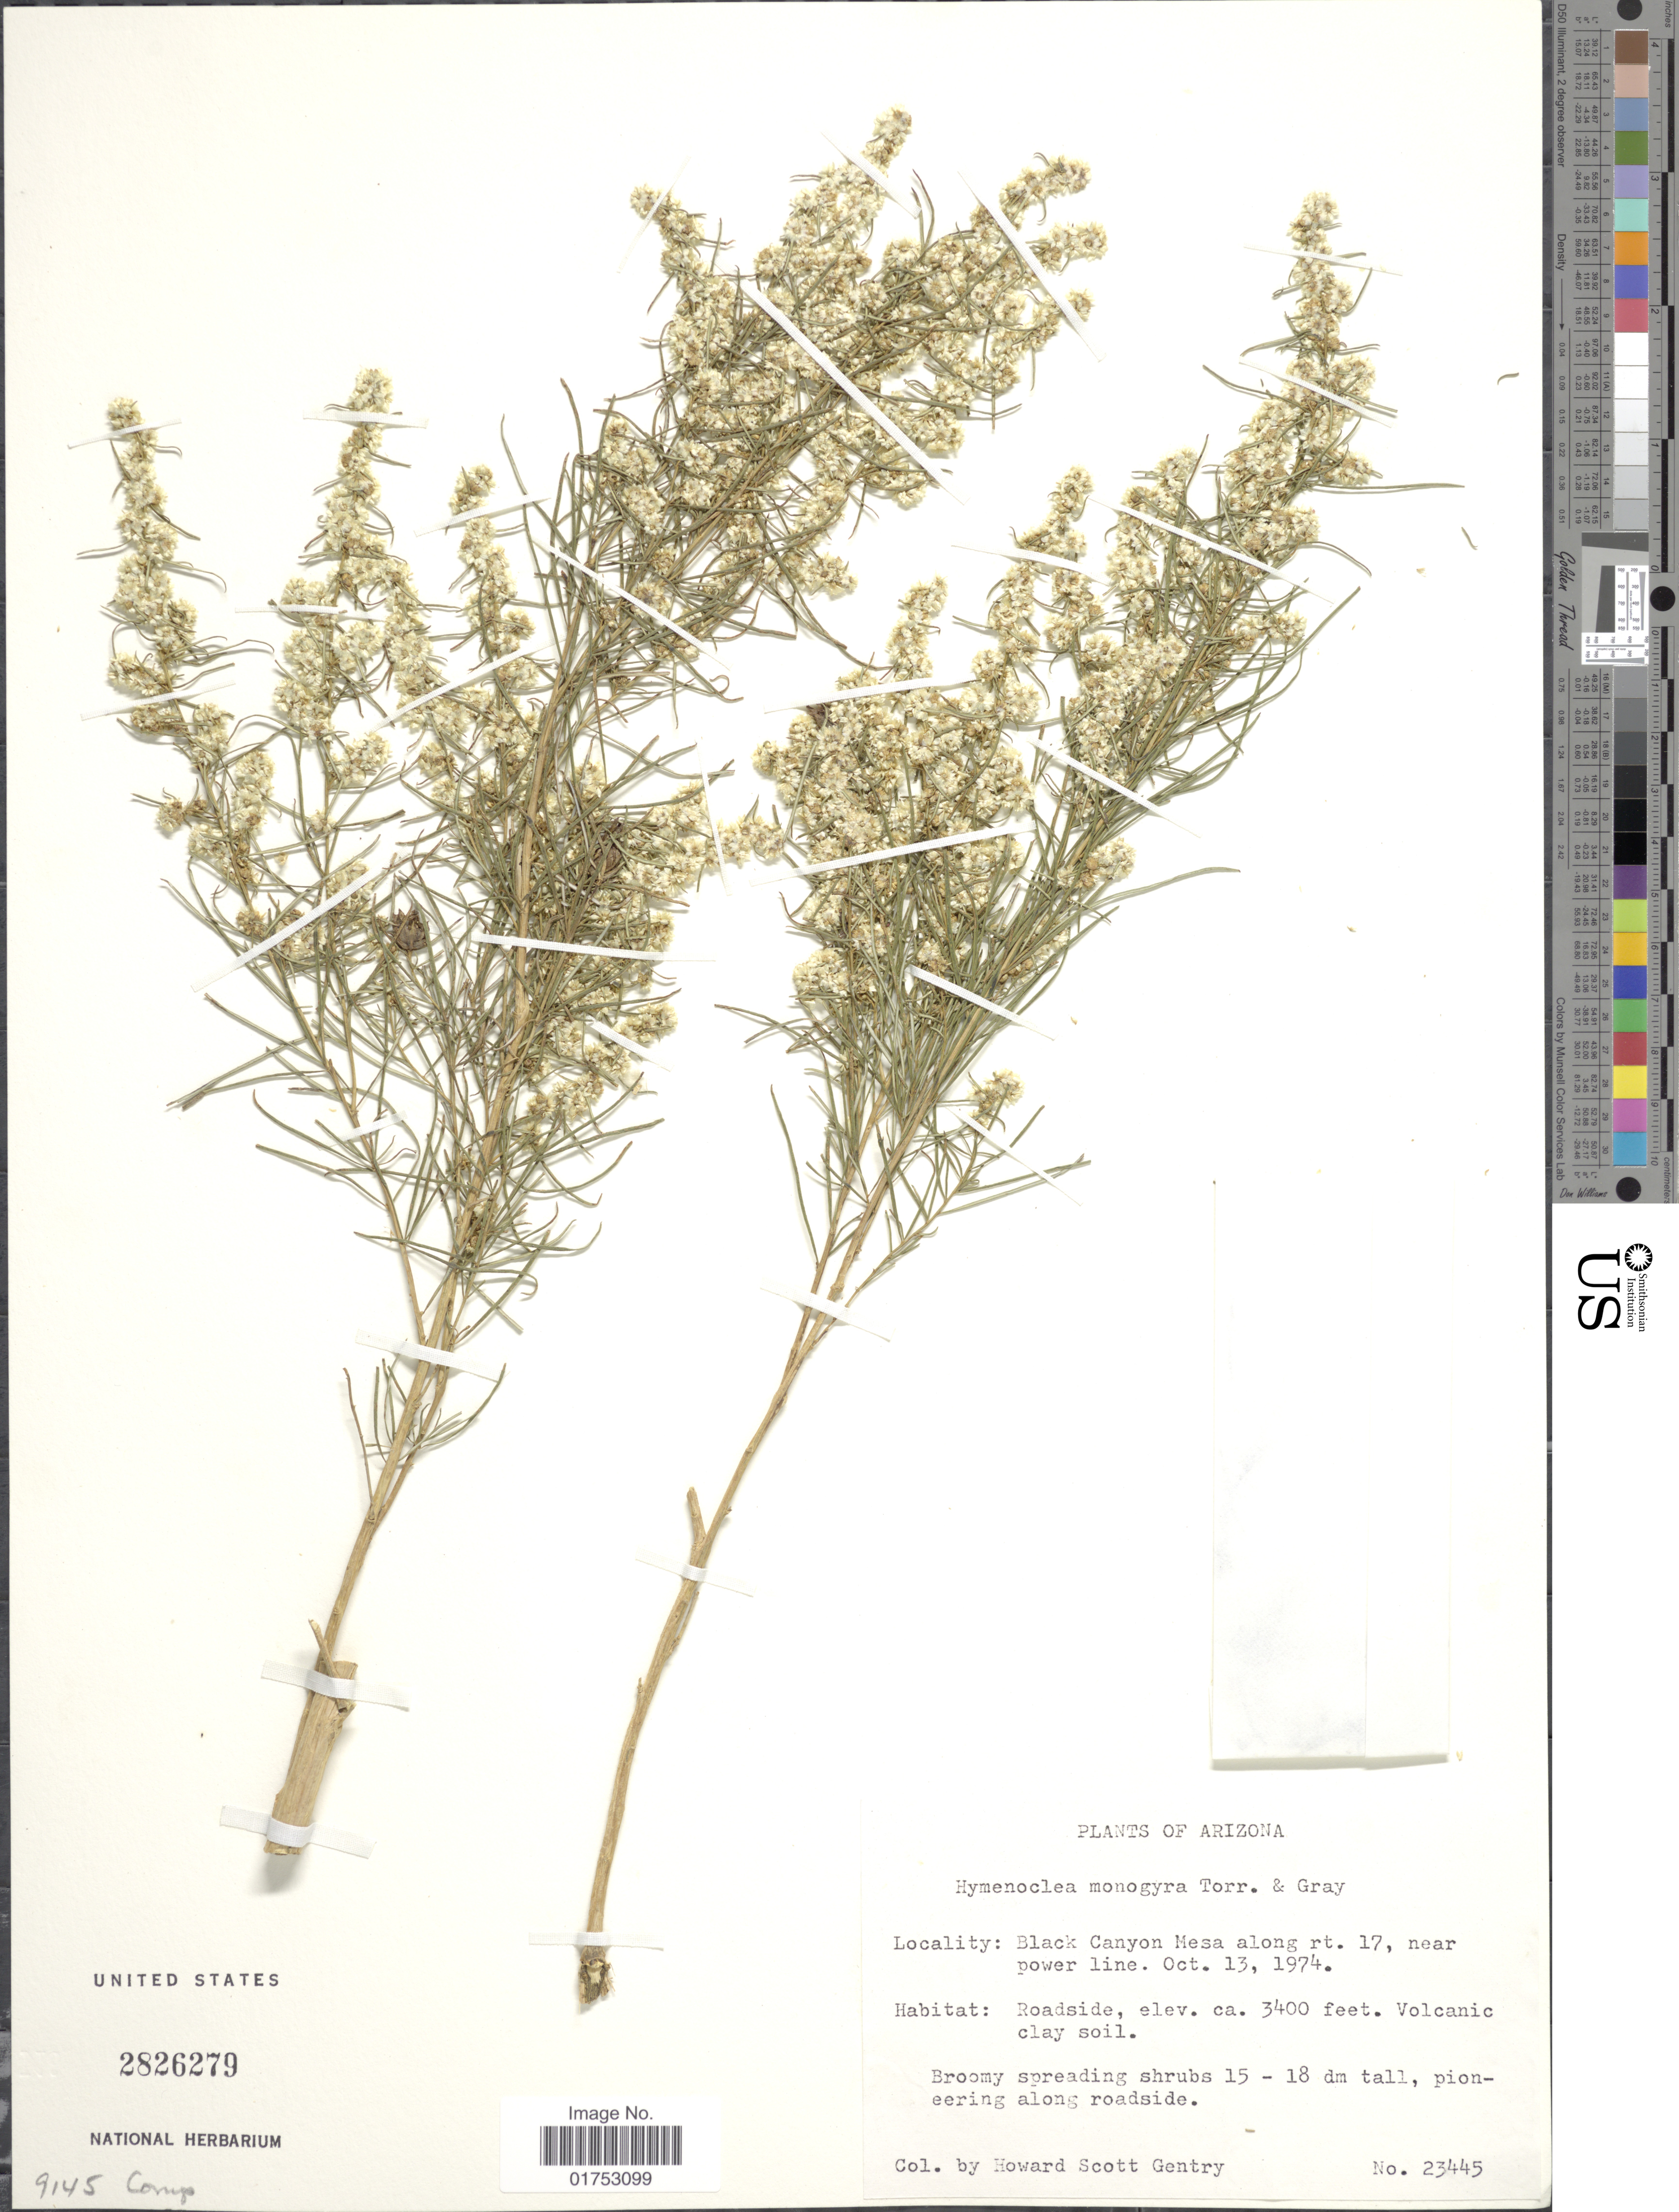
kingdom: Plantae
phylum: Tracheophyta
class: Magnoliopsida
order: Asterales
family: Asteraceae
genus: Hymenoclea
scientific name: Hymenoclea monogyra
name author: Torr. & A. Gray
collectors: H. S. Gentry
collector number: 23445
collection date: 1974-10-13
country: United States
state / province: Arizona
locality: Black Canyon Mesa along rt 17, near power line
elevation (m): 1036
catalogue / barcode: US 2826279